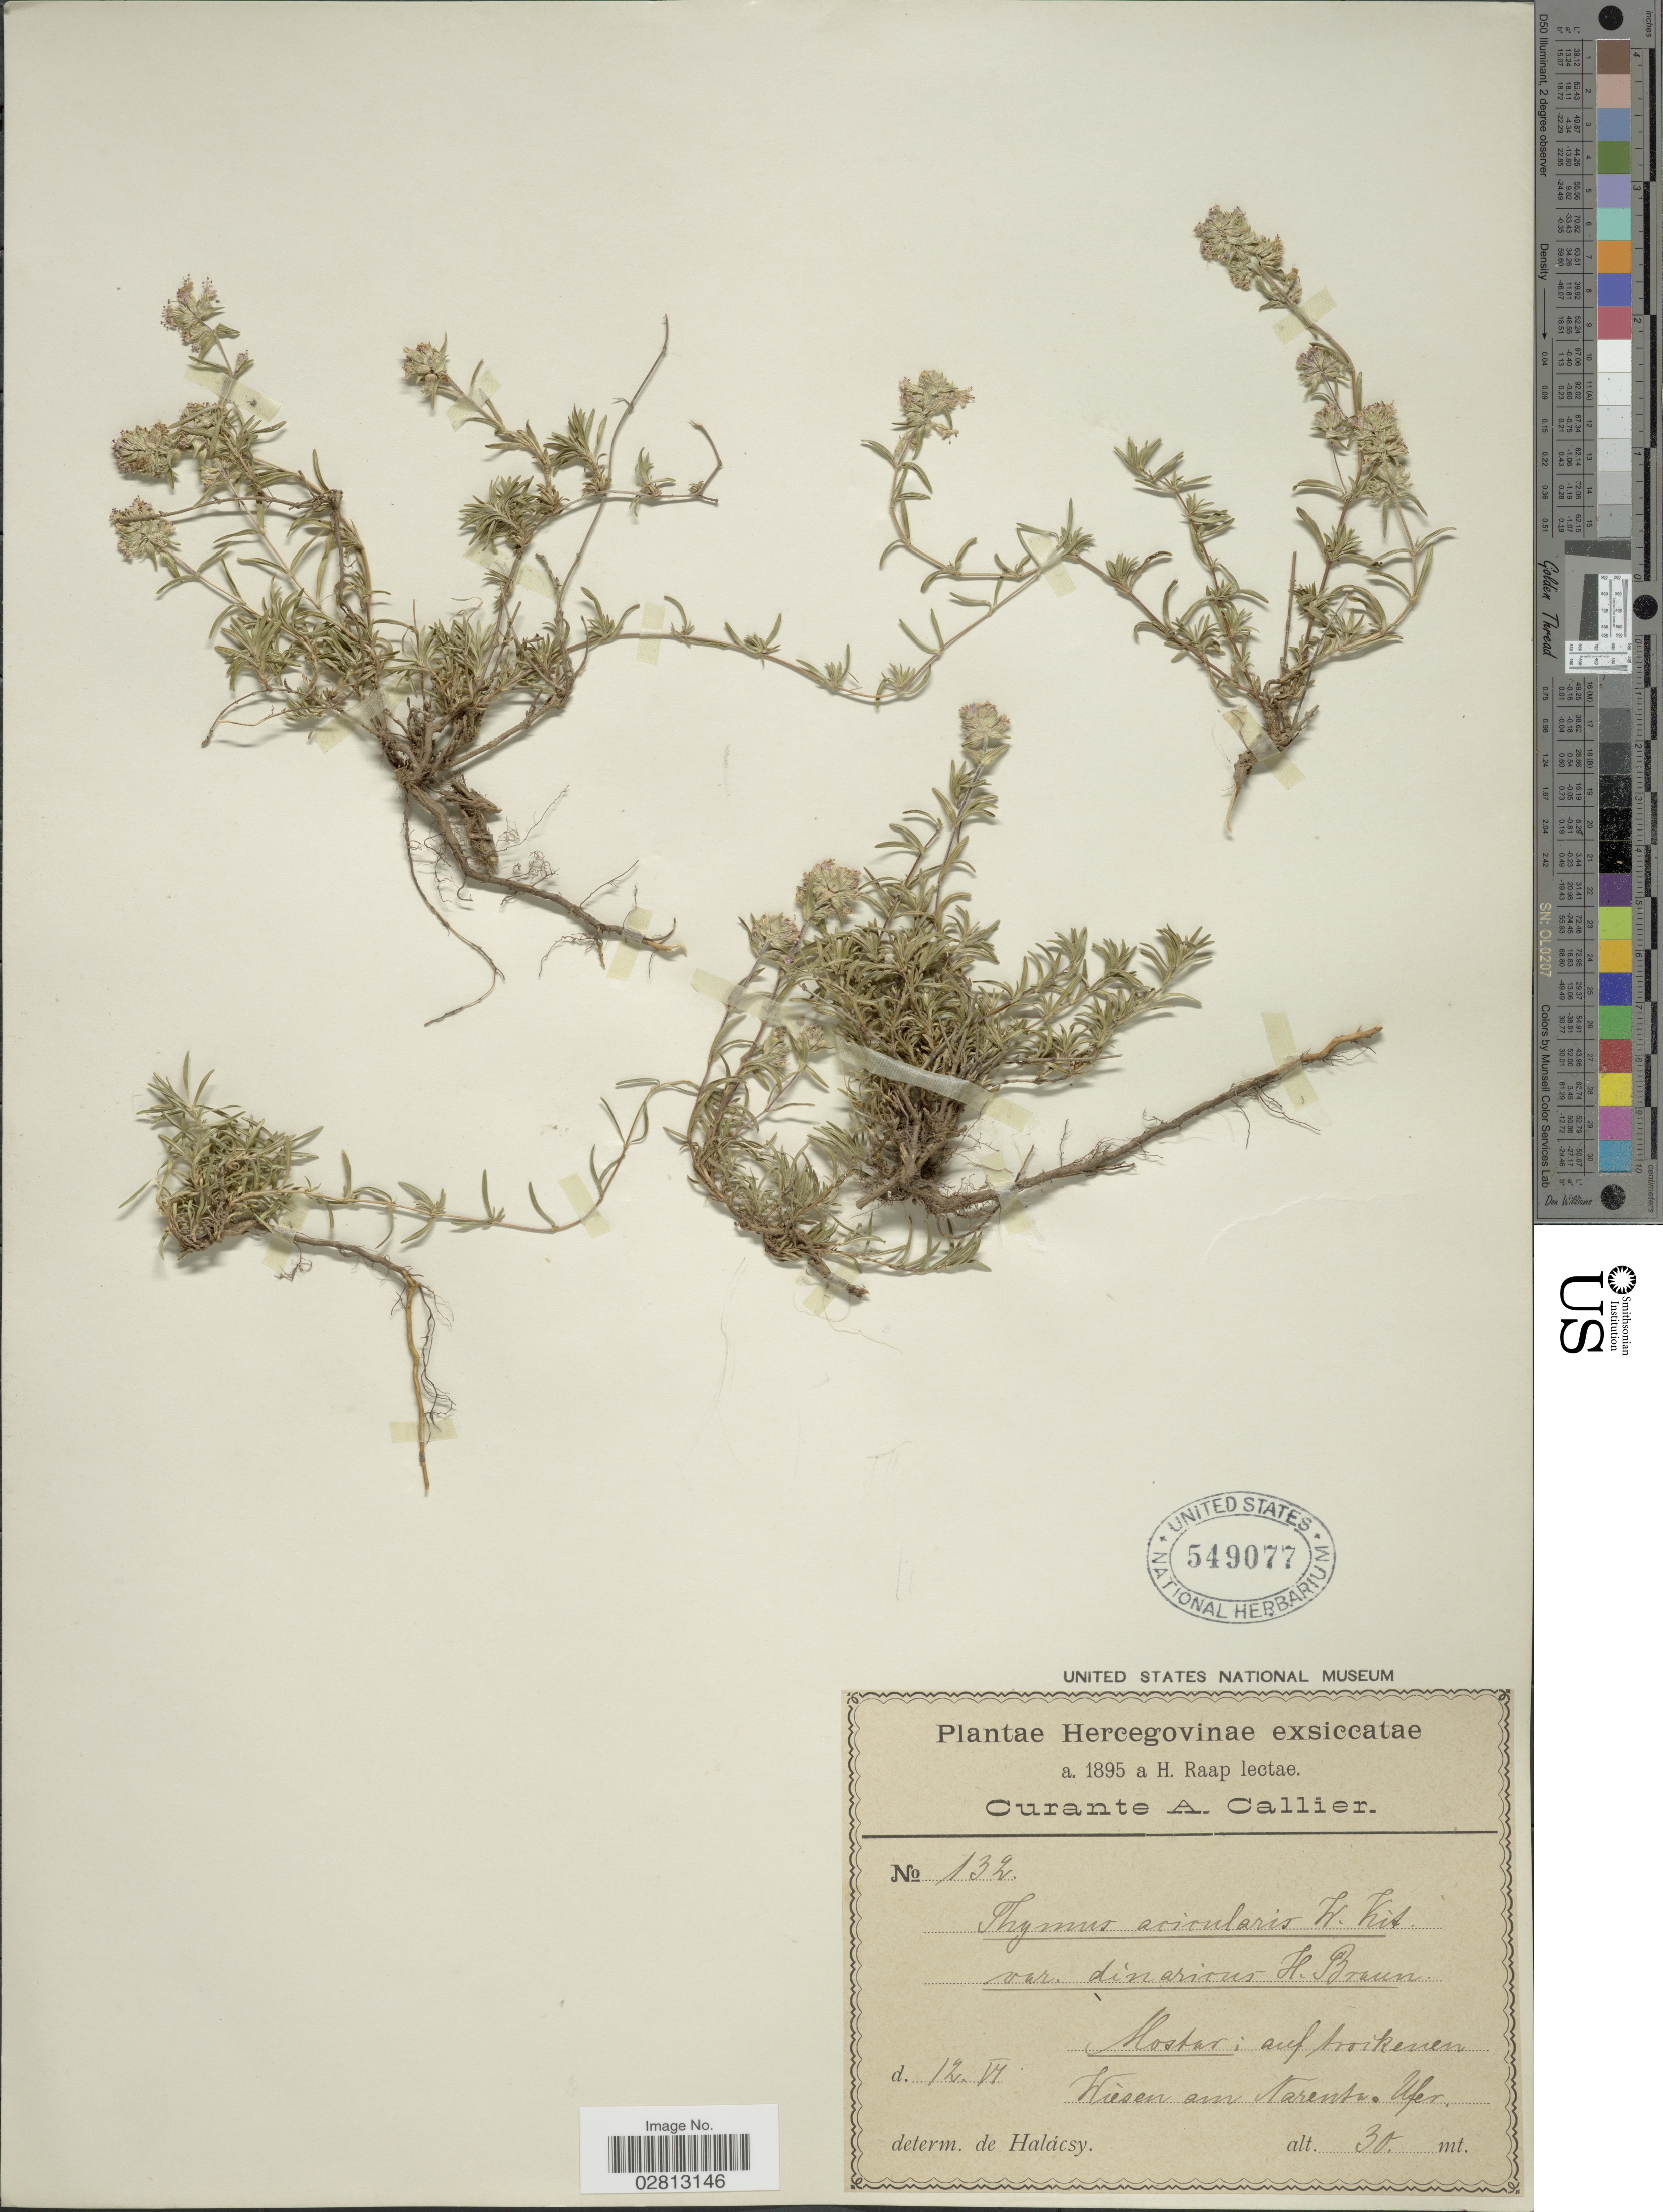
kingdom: Plantae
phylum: Tracheophyta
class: Magnoliopsida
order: Lamiales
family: Lamiaceae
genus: Thymus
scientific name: Thymus acicularis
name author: Waldst. & Kit.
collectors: H. Raap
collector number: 132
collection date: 1895-06-12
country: Bosnia and Herzegovina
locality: Mostar, auf horkeunen, Wiesen am Neretva Ufer. [interpreted]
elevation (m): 30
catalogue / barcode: US 549077